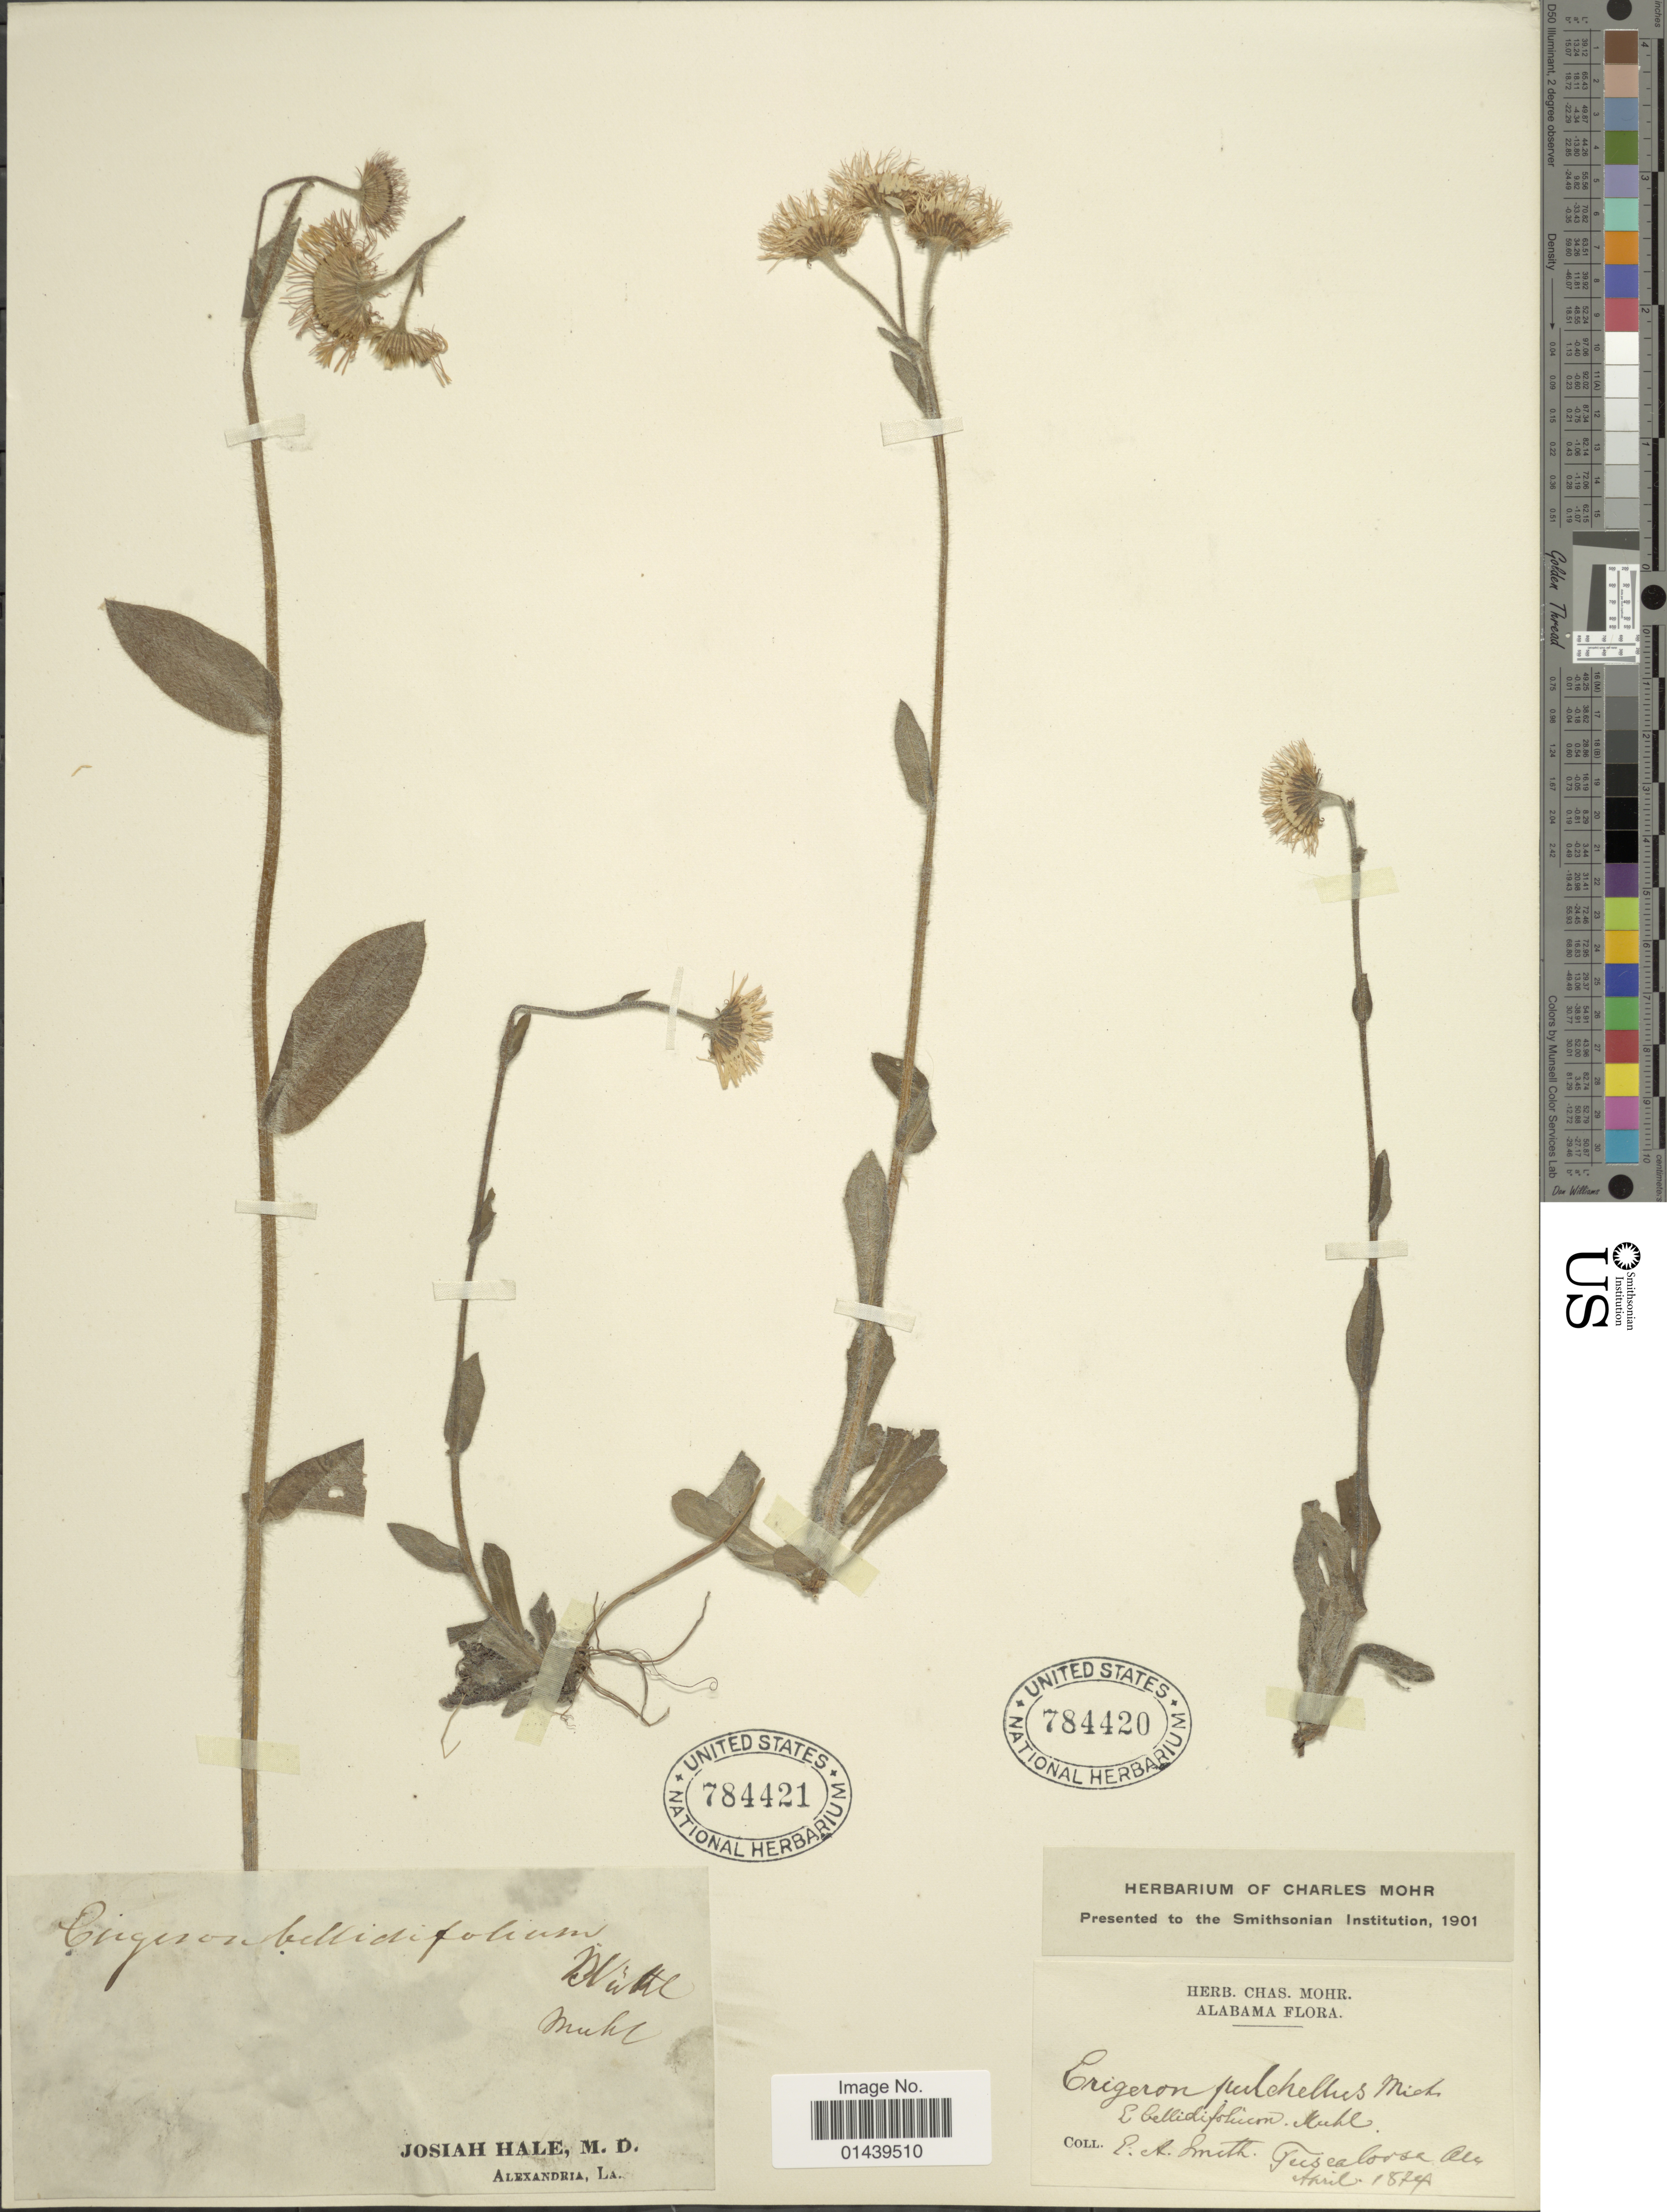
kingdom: Plantae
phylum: Tracheophyta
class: Magnoliopsida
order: Asterales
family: Asteraceae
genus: Erigeron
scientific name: Erigeron pulchellus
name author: Michx.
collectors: L. Smith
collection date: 1874-04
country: United States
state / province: Alabama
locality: Tuscaloosa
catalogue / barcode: US 784420